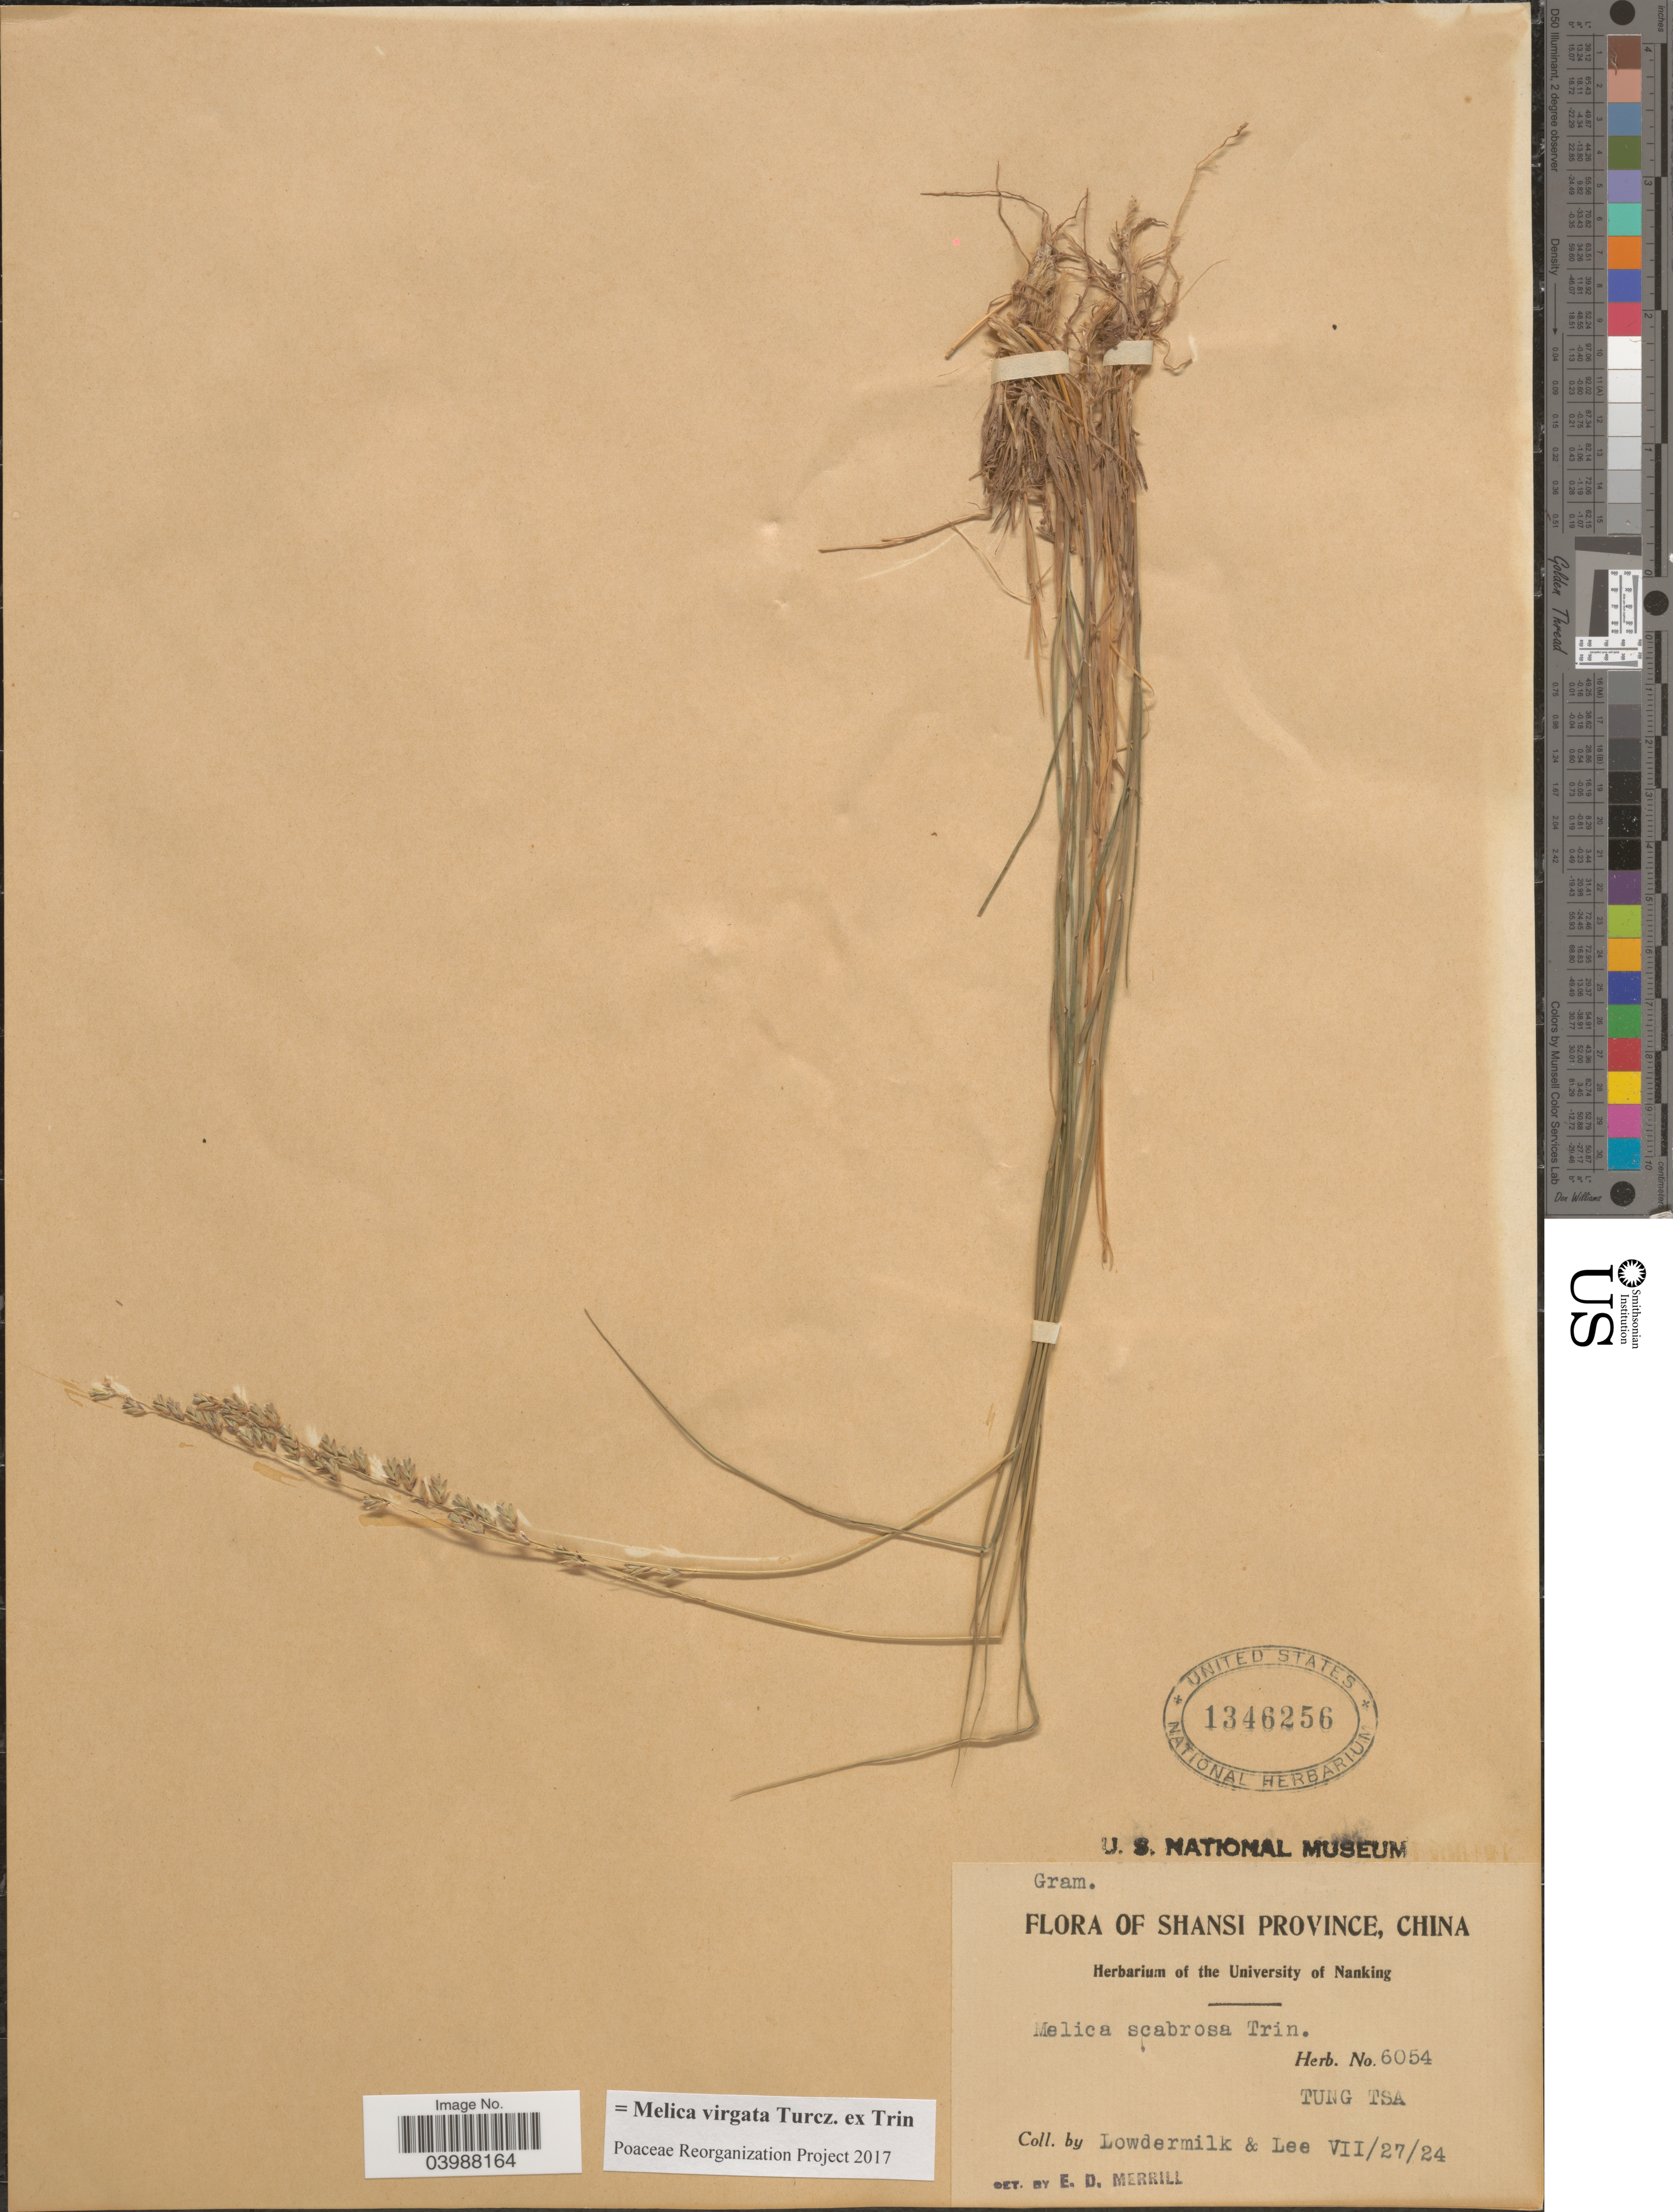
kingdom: Plantae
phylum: Tracheophyta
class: Liliopsida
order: Poales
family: Poaceae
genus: Melica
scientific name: Melica virgata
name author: Turcz. ex Trin.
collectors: Lowdermilk & -. Lee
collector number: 6054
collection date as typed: Transcribed d/m/y: 27/7/24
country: China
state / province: Shanxi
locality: Shansi Province. Tung Tsa.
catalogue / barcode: US 1346256